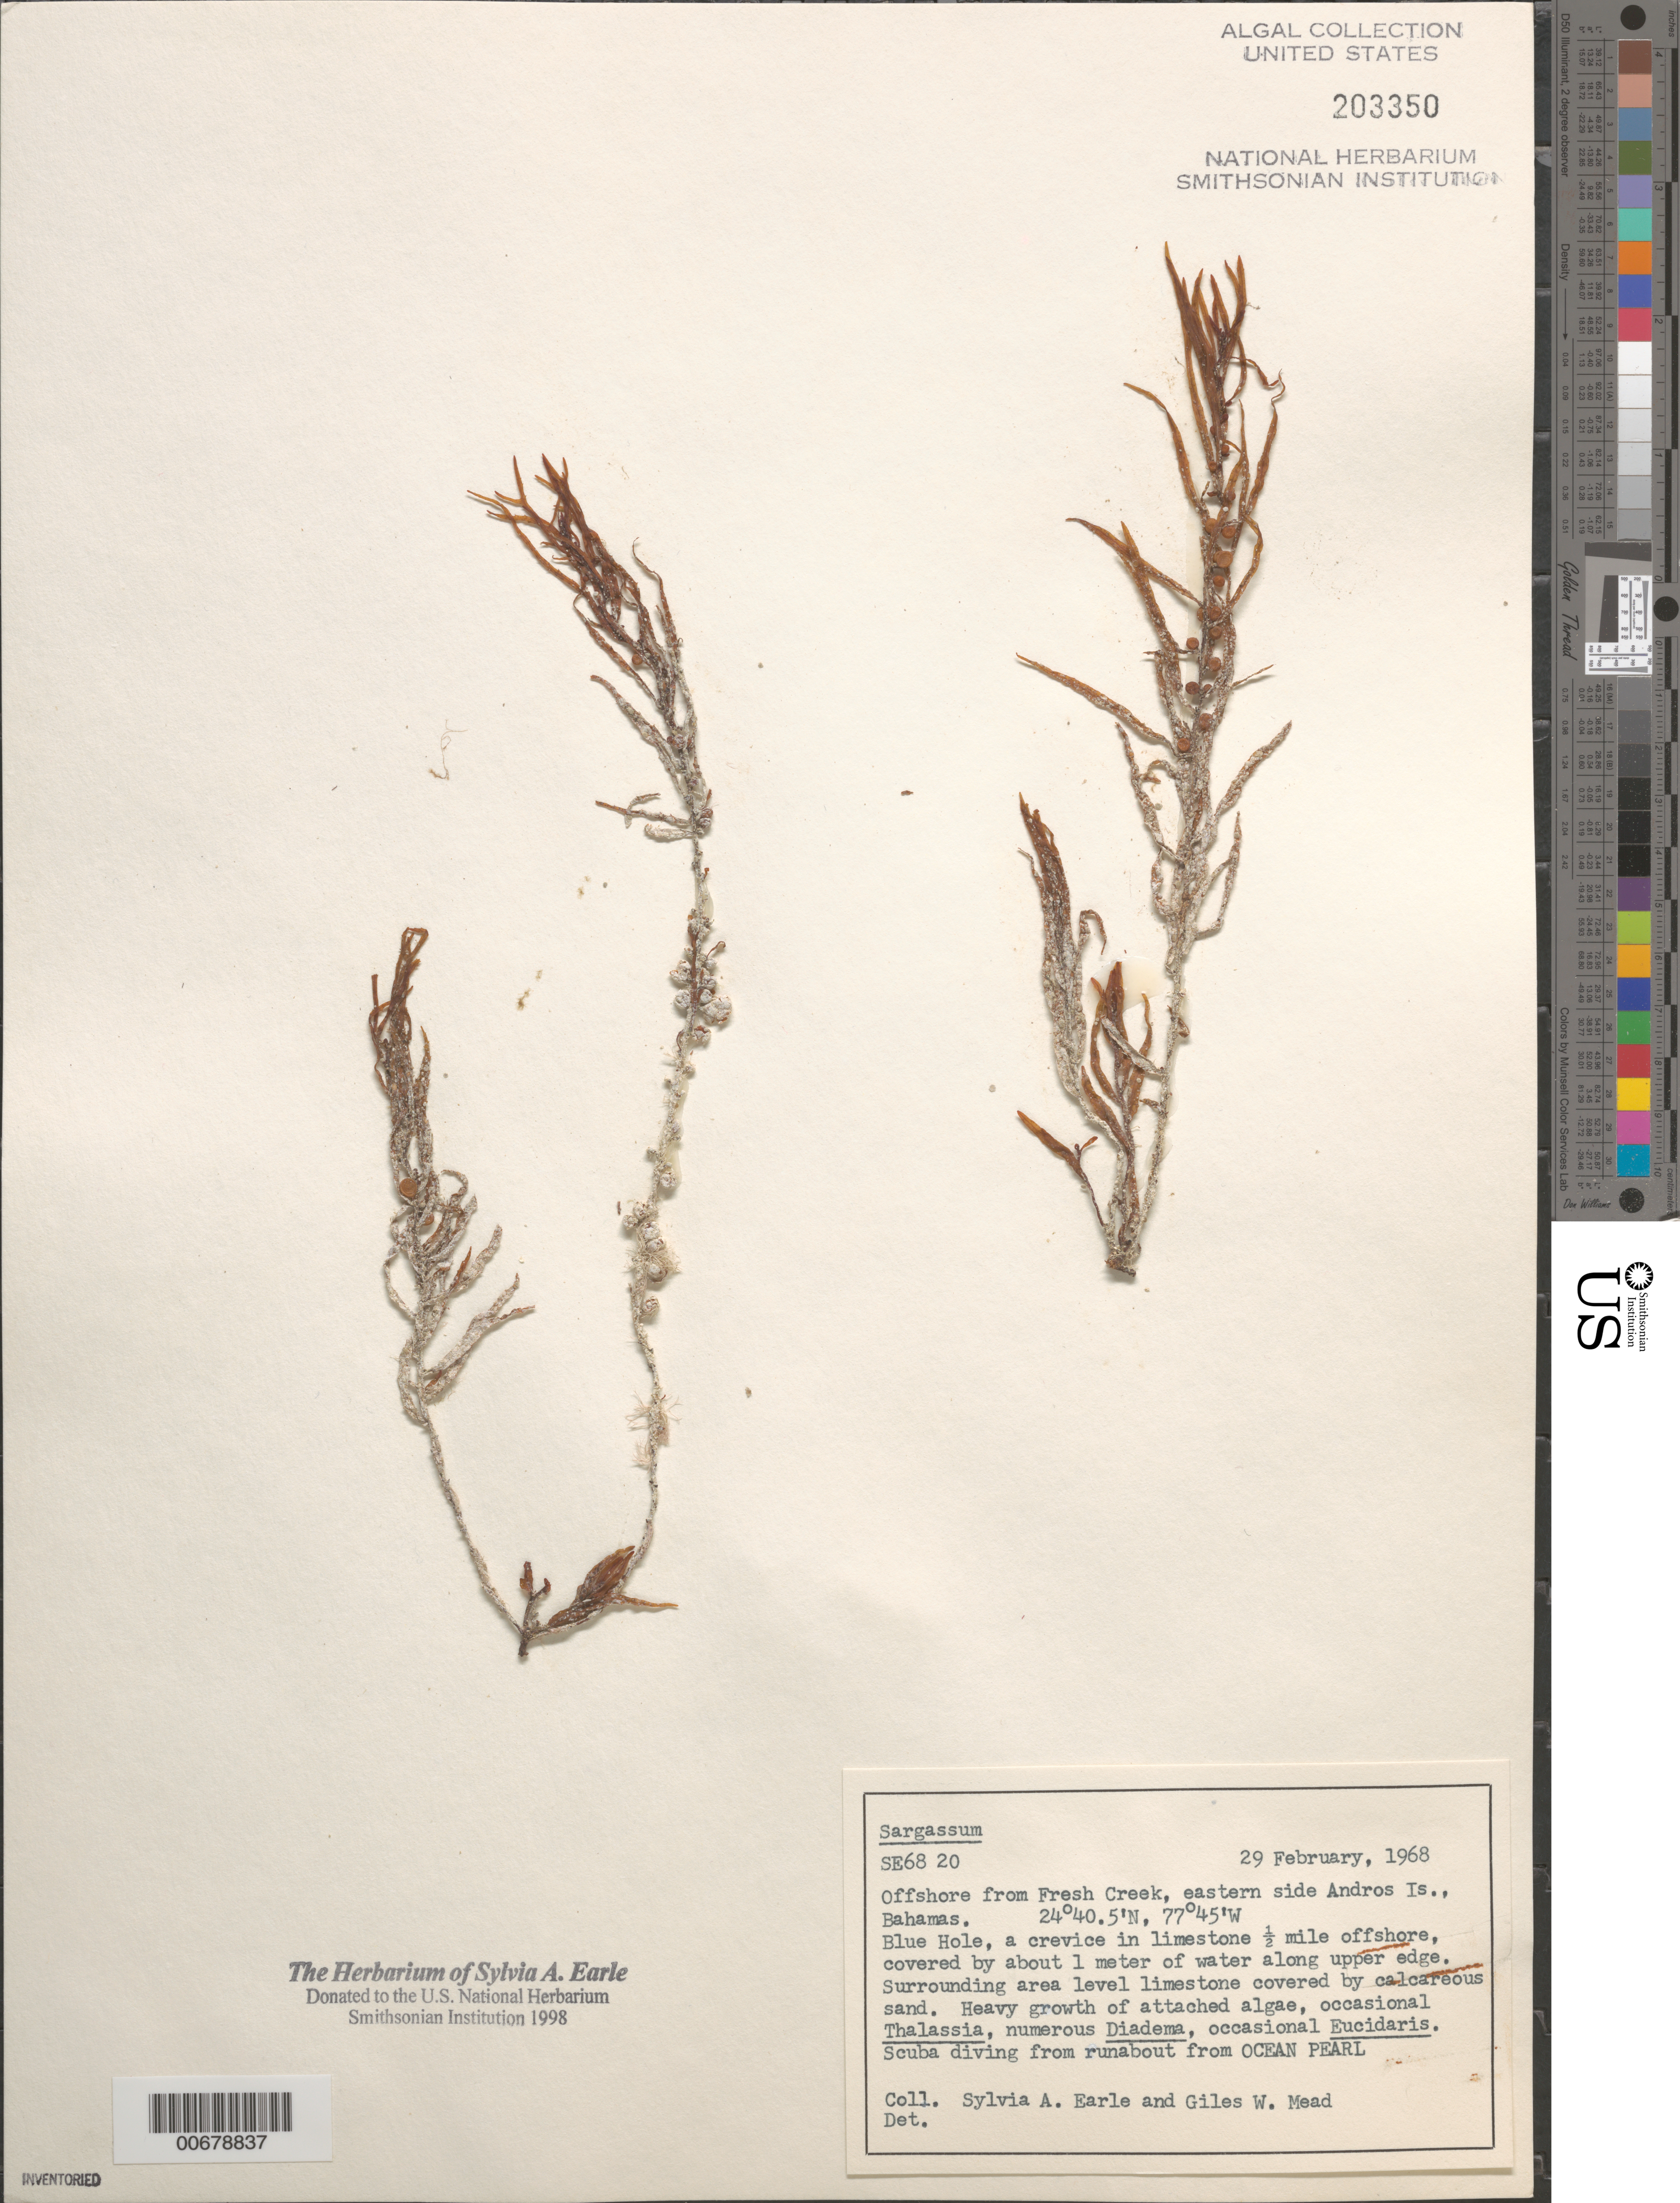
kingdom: Chromista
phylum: Ochrophyta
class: Phaeophyceae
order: Fucales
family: Sargassaceae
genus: Sargassum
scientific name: Sargassum sp.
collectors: S. A. Earle & G. W. Mead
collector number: SE 6820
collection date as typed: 29 Feb 1968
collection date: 1968-02-29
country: Bahamas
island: Andros Island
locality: Blue Hole, off Fresh Creek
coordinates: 24 40.5' N, 77 45' W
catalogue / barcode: US 203350